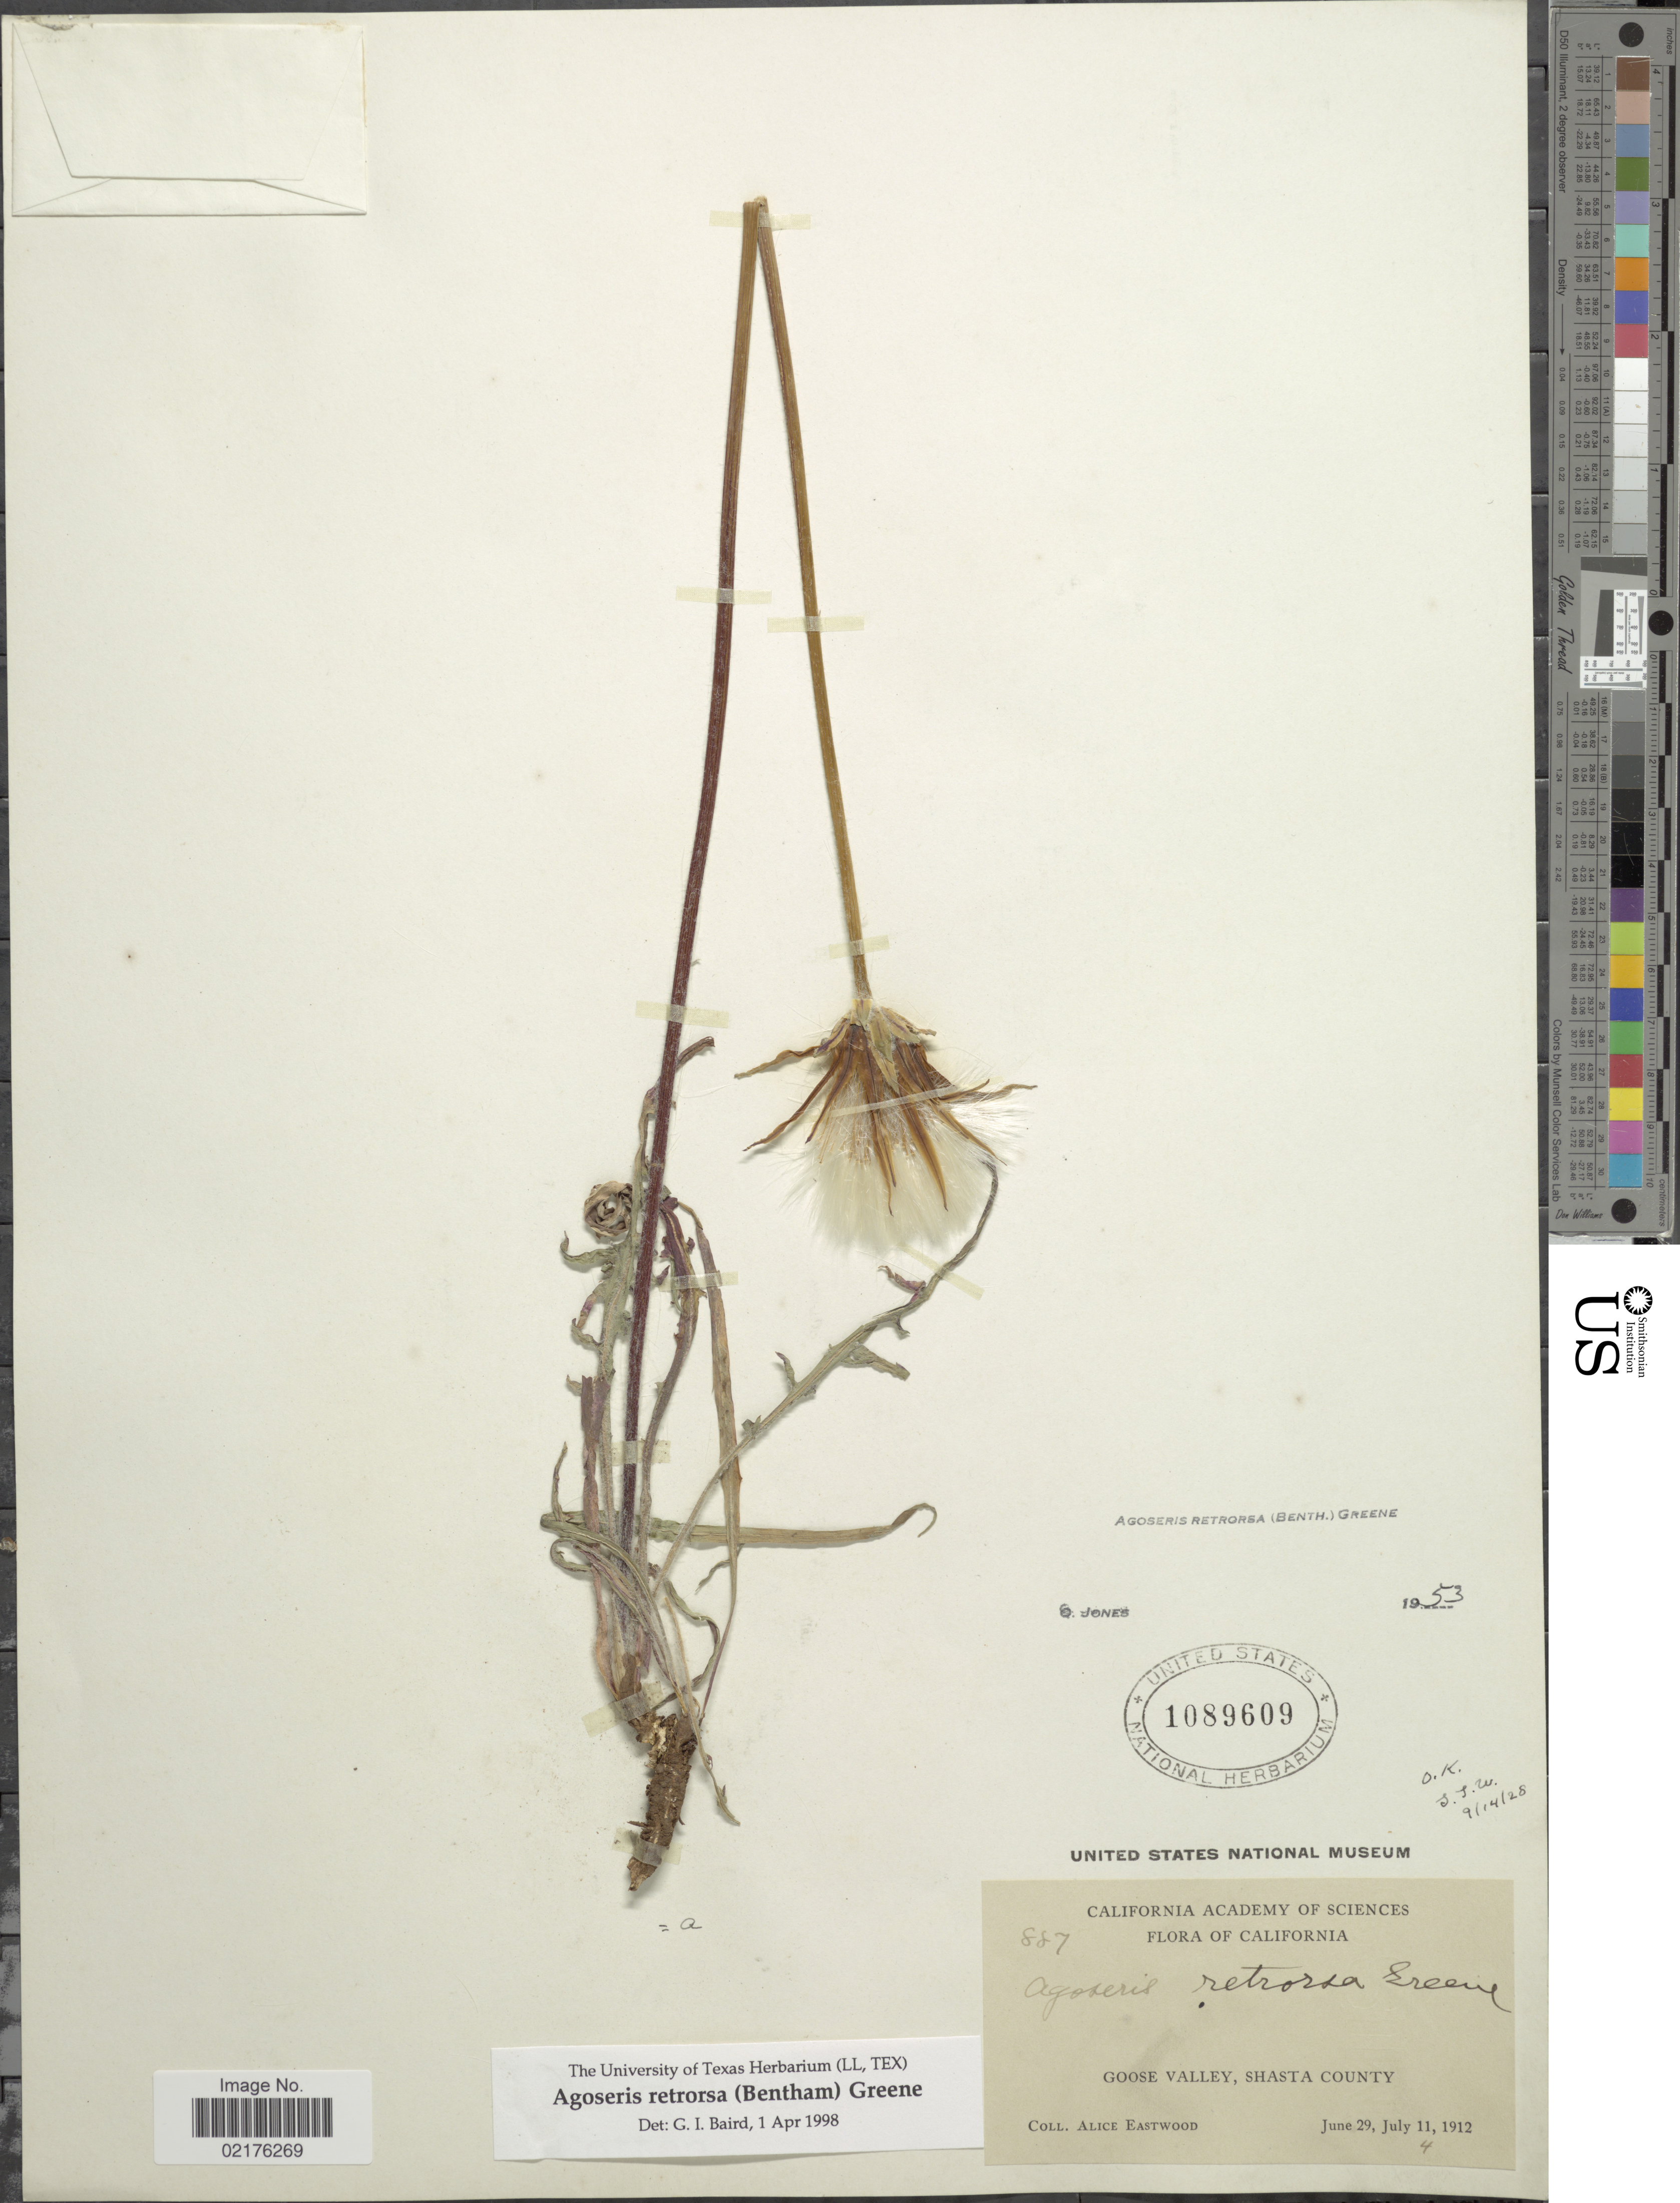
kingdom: Plantae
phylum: Tracheophyta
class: Magnoliopsida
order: Asterales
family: Asteraceae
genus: Agoseris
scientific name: Agoseris retrorsa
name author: (Benth.) Greene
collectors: A. Eastwood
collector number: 887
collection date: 1912-06-19/1912-07-11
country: United States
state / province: California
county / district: Shasta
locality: Goose Valley, Shasta County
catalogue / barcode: US 1089609